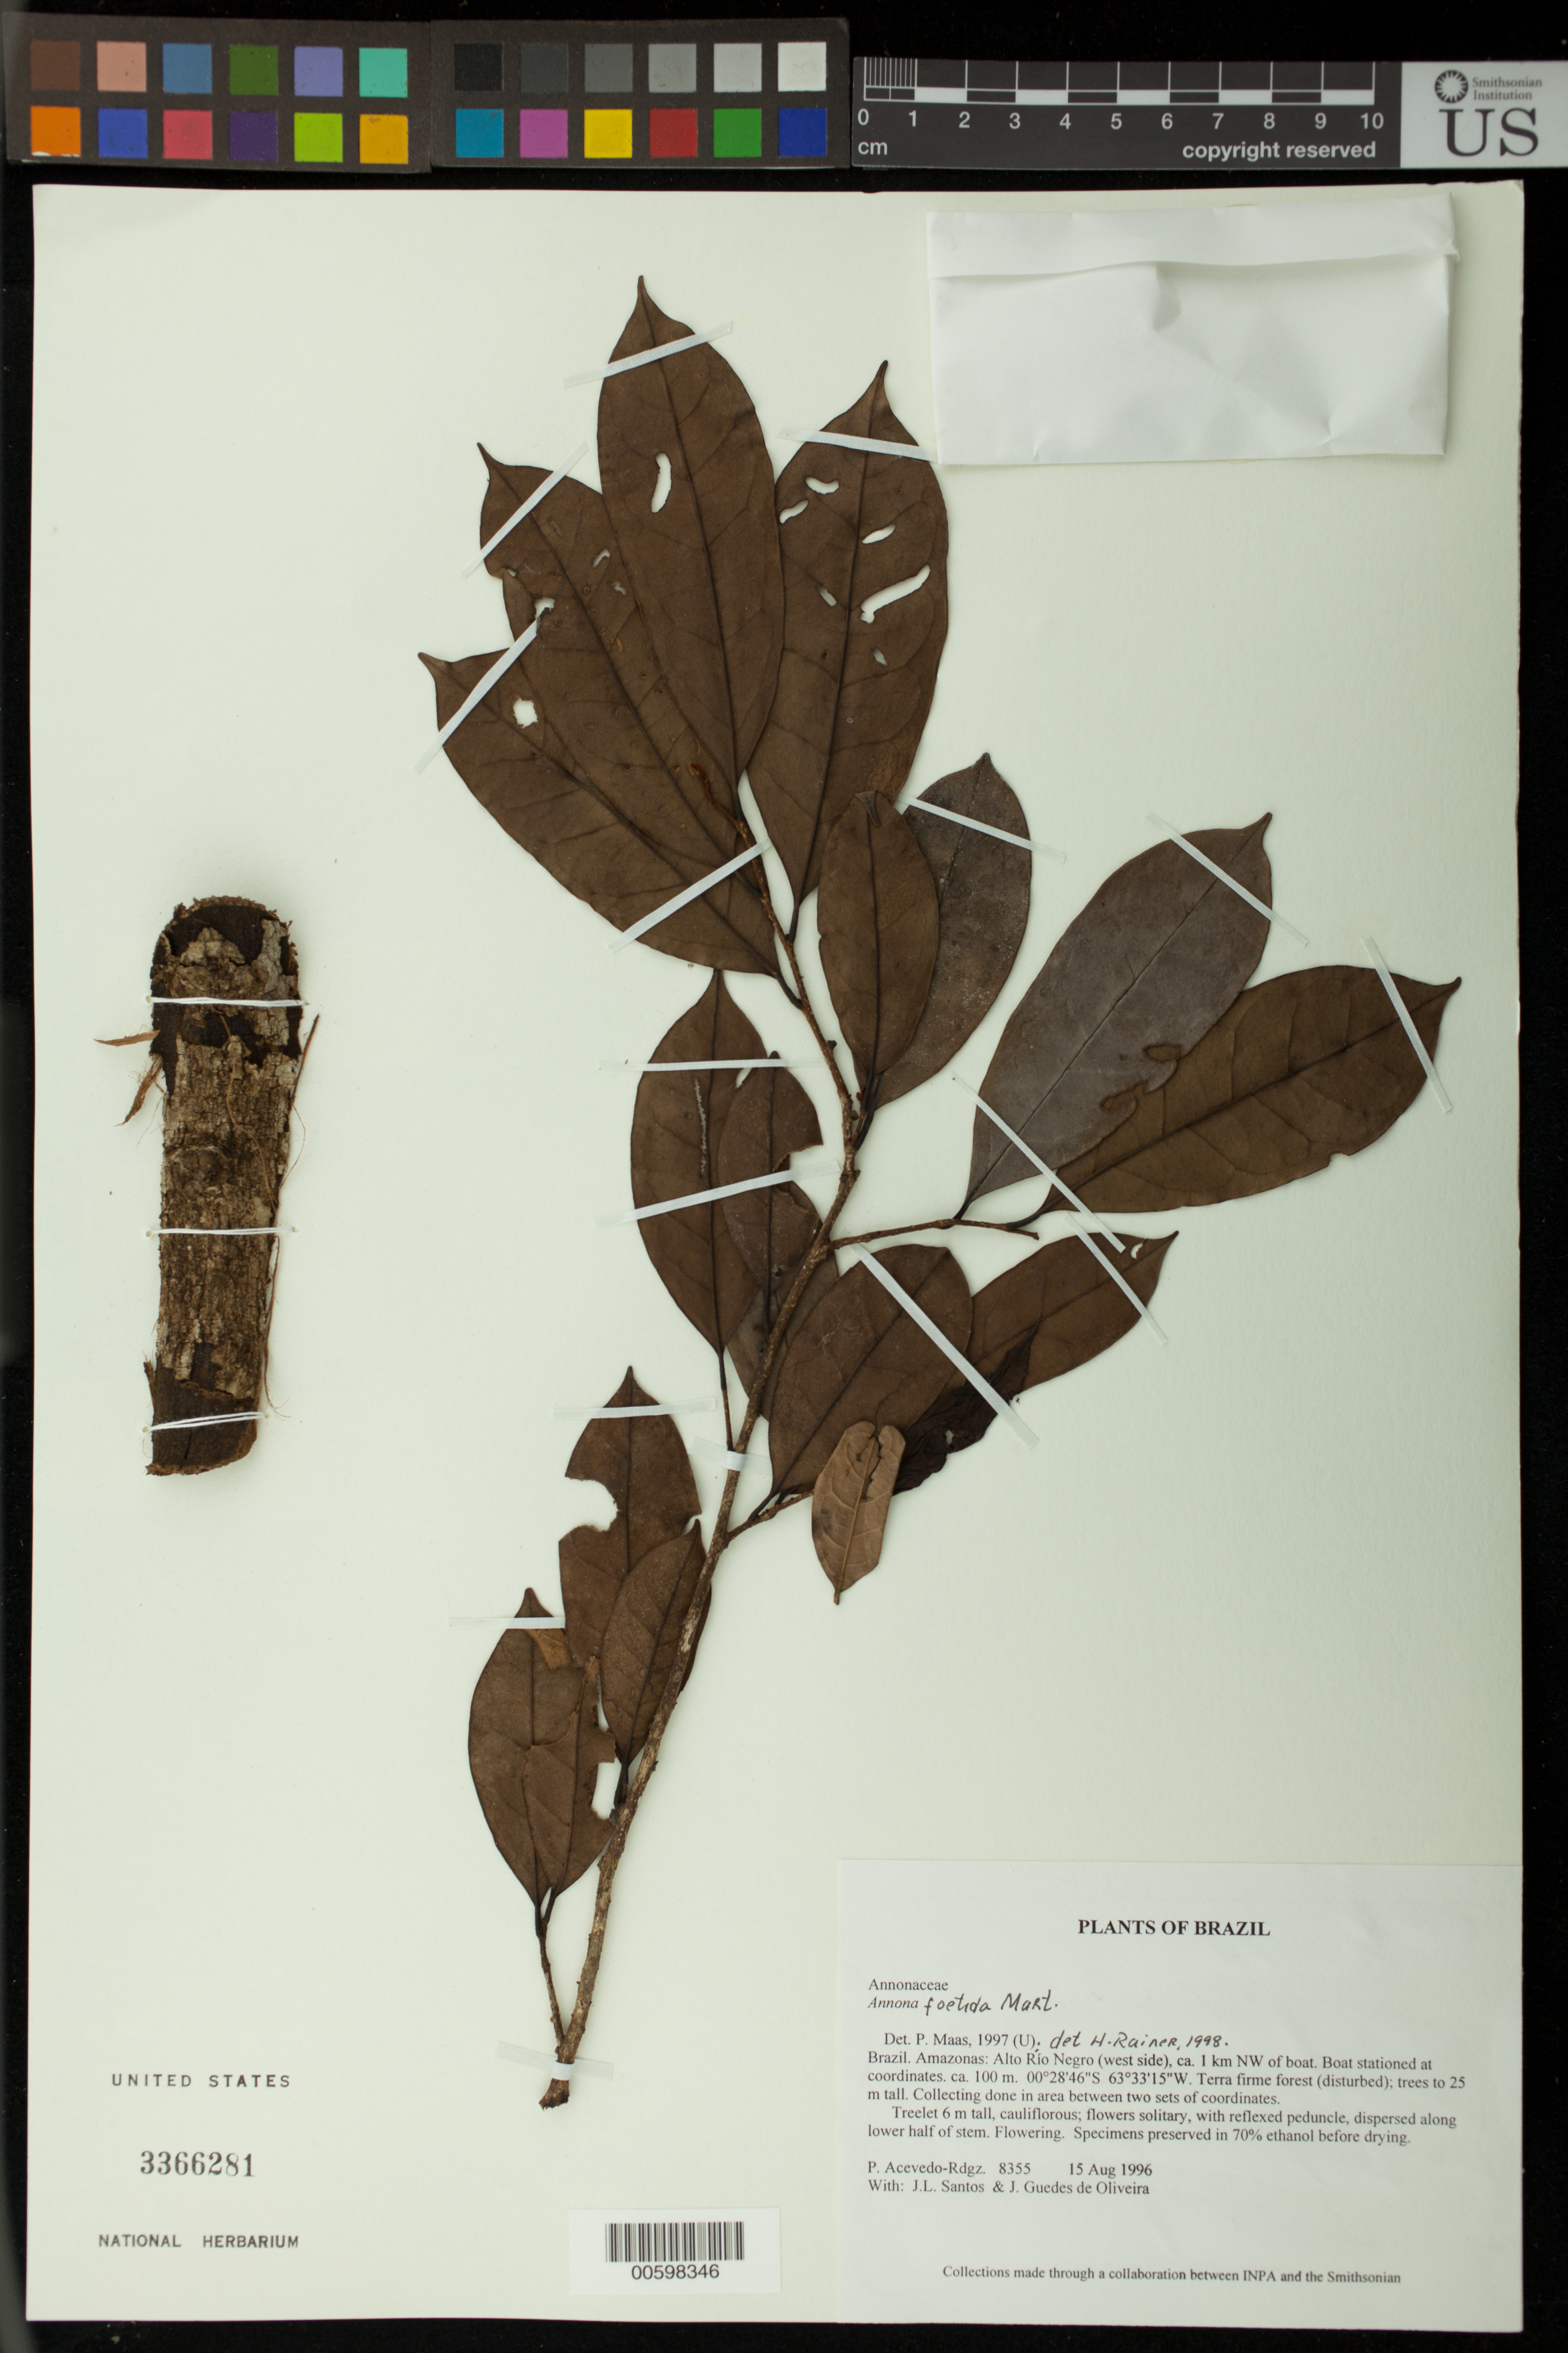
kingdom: Plantae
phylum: Tracheophyta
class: Magnoliopsida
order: Magnoliales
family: Annonaceae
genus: Annona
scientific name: Annona foetida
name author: Mart.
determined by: Rainer, H.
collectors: P. Acevedo-Rodr., J. L. Santos & J. Guedes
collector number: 8355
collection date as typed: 15 Aug 1996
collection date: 1996-08-15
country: Brazil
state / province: Amazonas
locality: Amazonas: Alto Río Negro (west side), ca. 1 km NW of boat. Boat stationed at coordinates.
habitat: Terra firme forest (disturbed); trees to 25 m tall. Collecting done in area between two sets of coordinates.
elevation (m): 100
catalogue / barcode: US 3366281